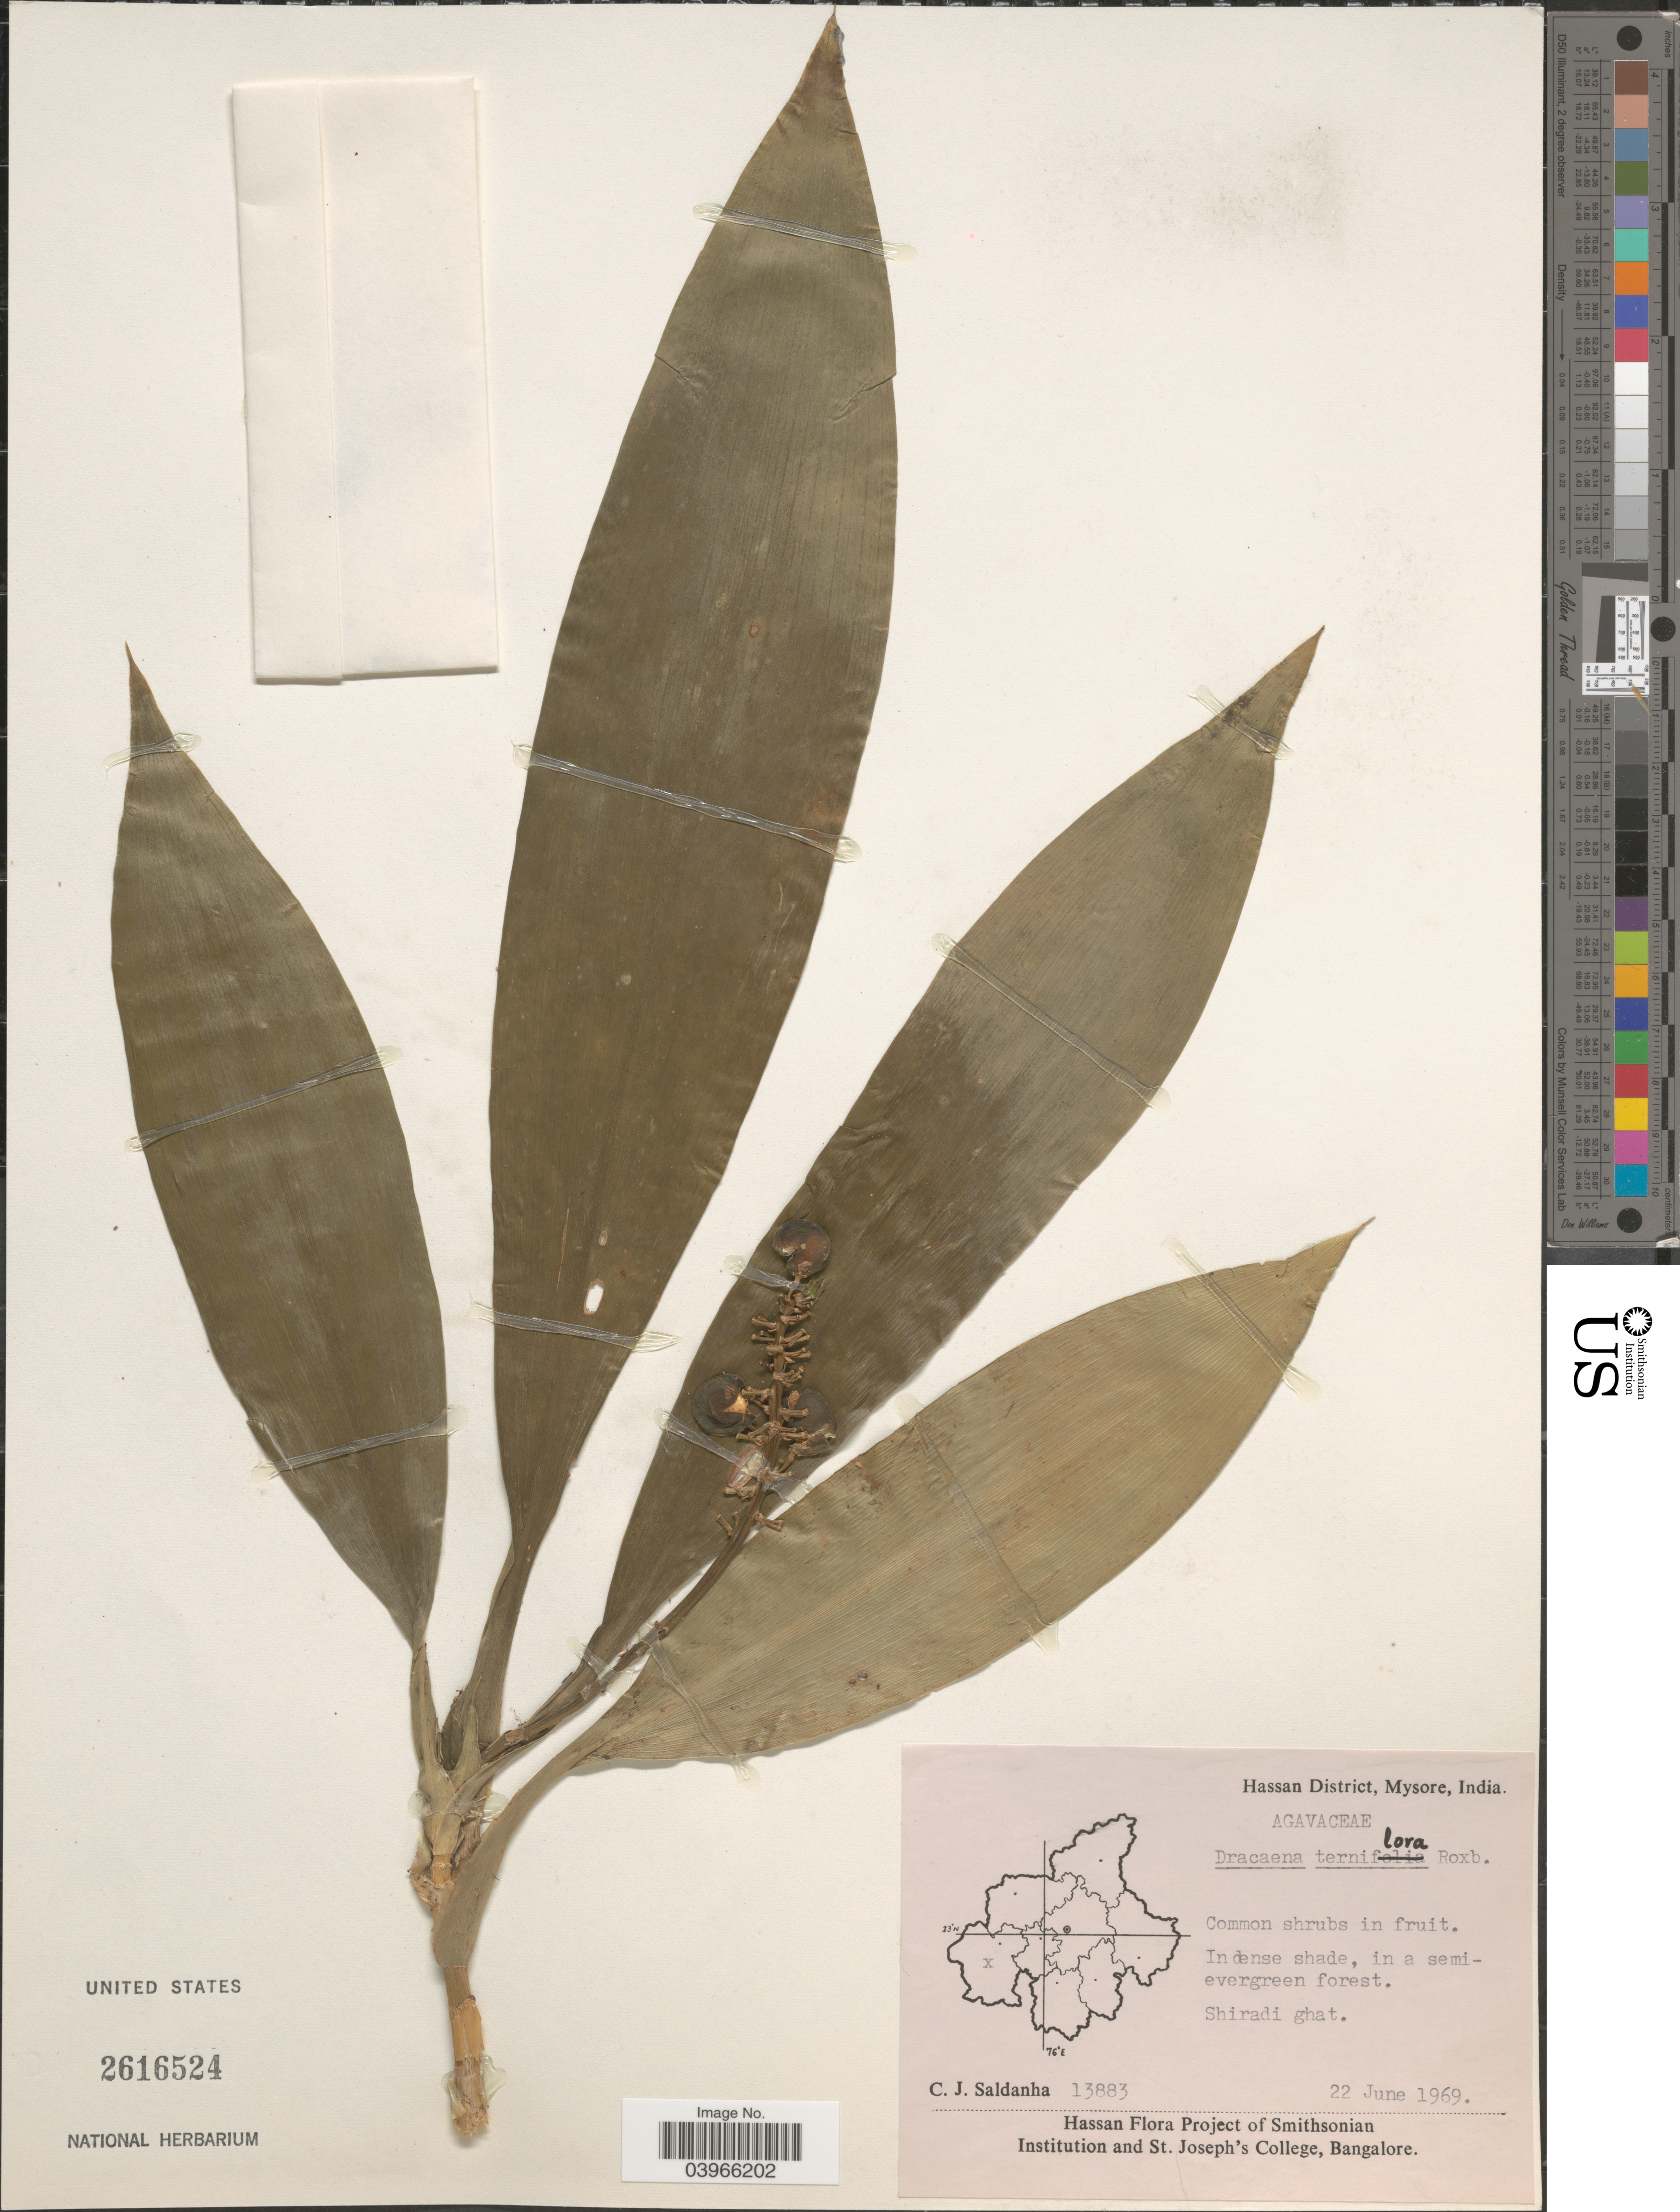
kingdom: Plantae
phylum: Tracheophyta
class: Liliopsida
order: Asparagales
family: Asparagaceae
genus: Dracaena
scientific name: Dracaena terniflora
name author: Roxb.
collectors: C. J. Saldanha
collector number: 13883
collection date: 1969-06-22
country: India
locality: Hassan District, Mysore. Shiradi ghat.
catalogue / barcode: US 2616524